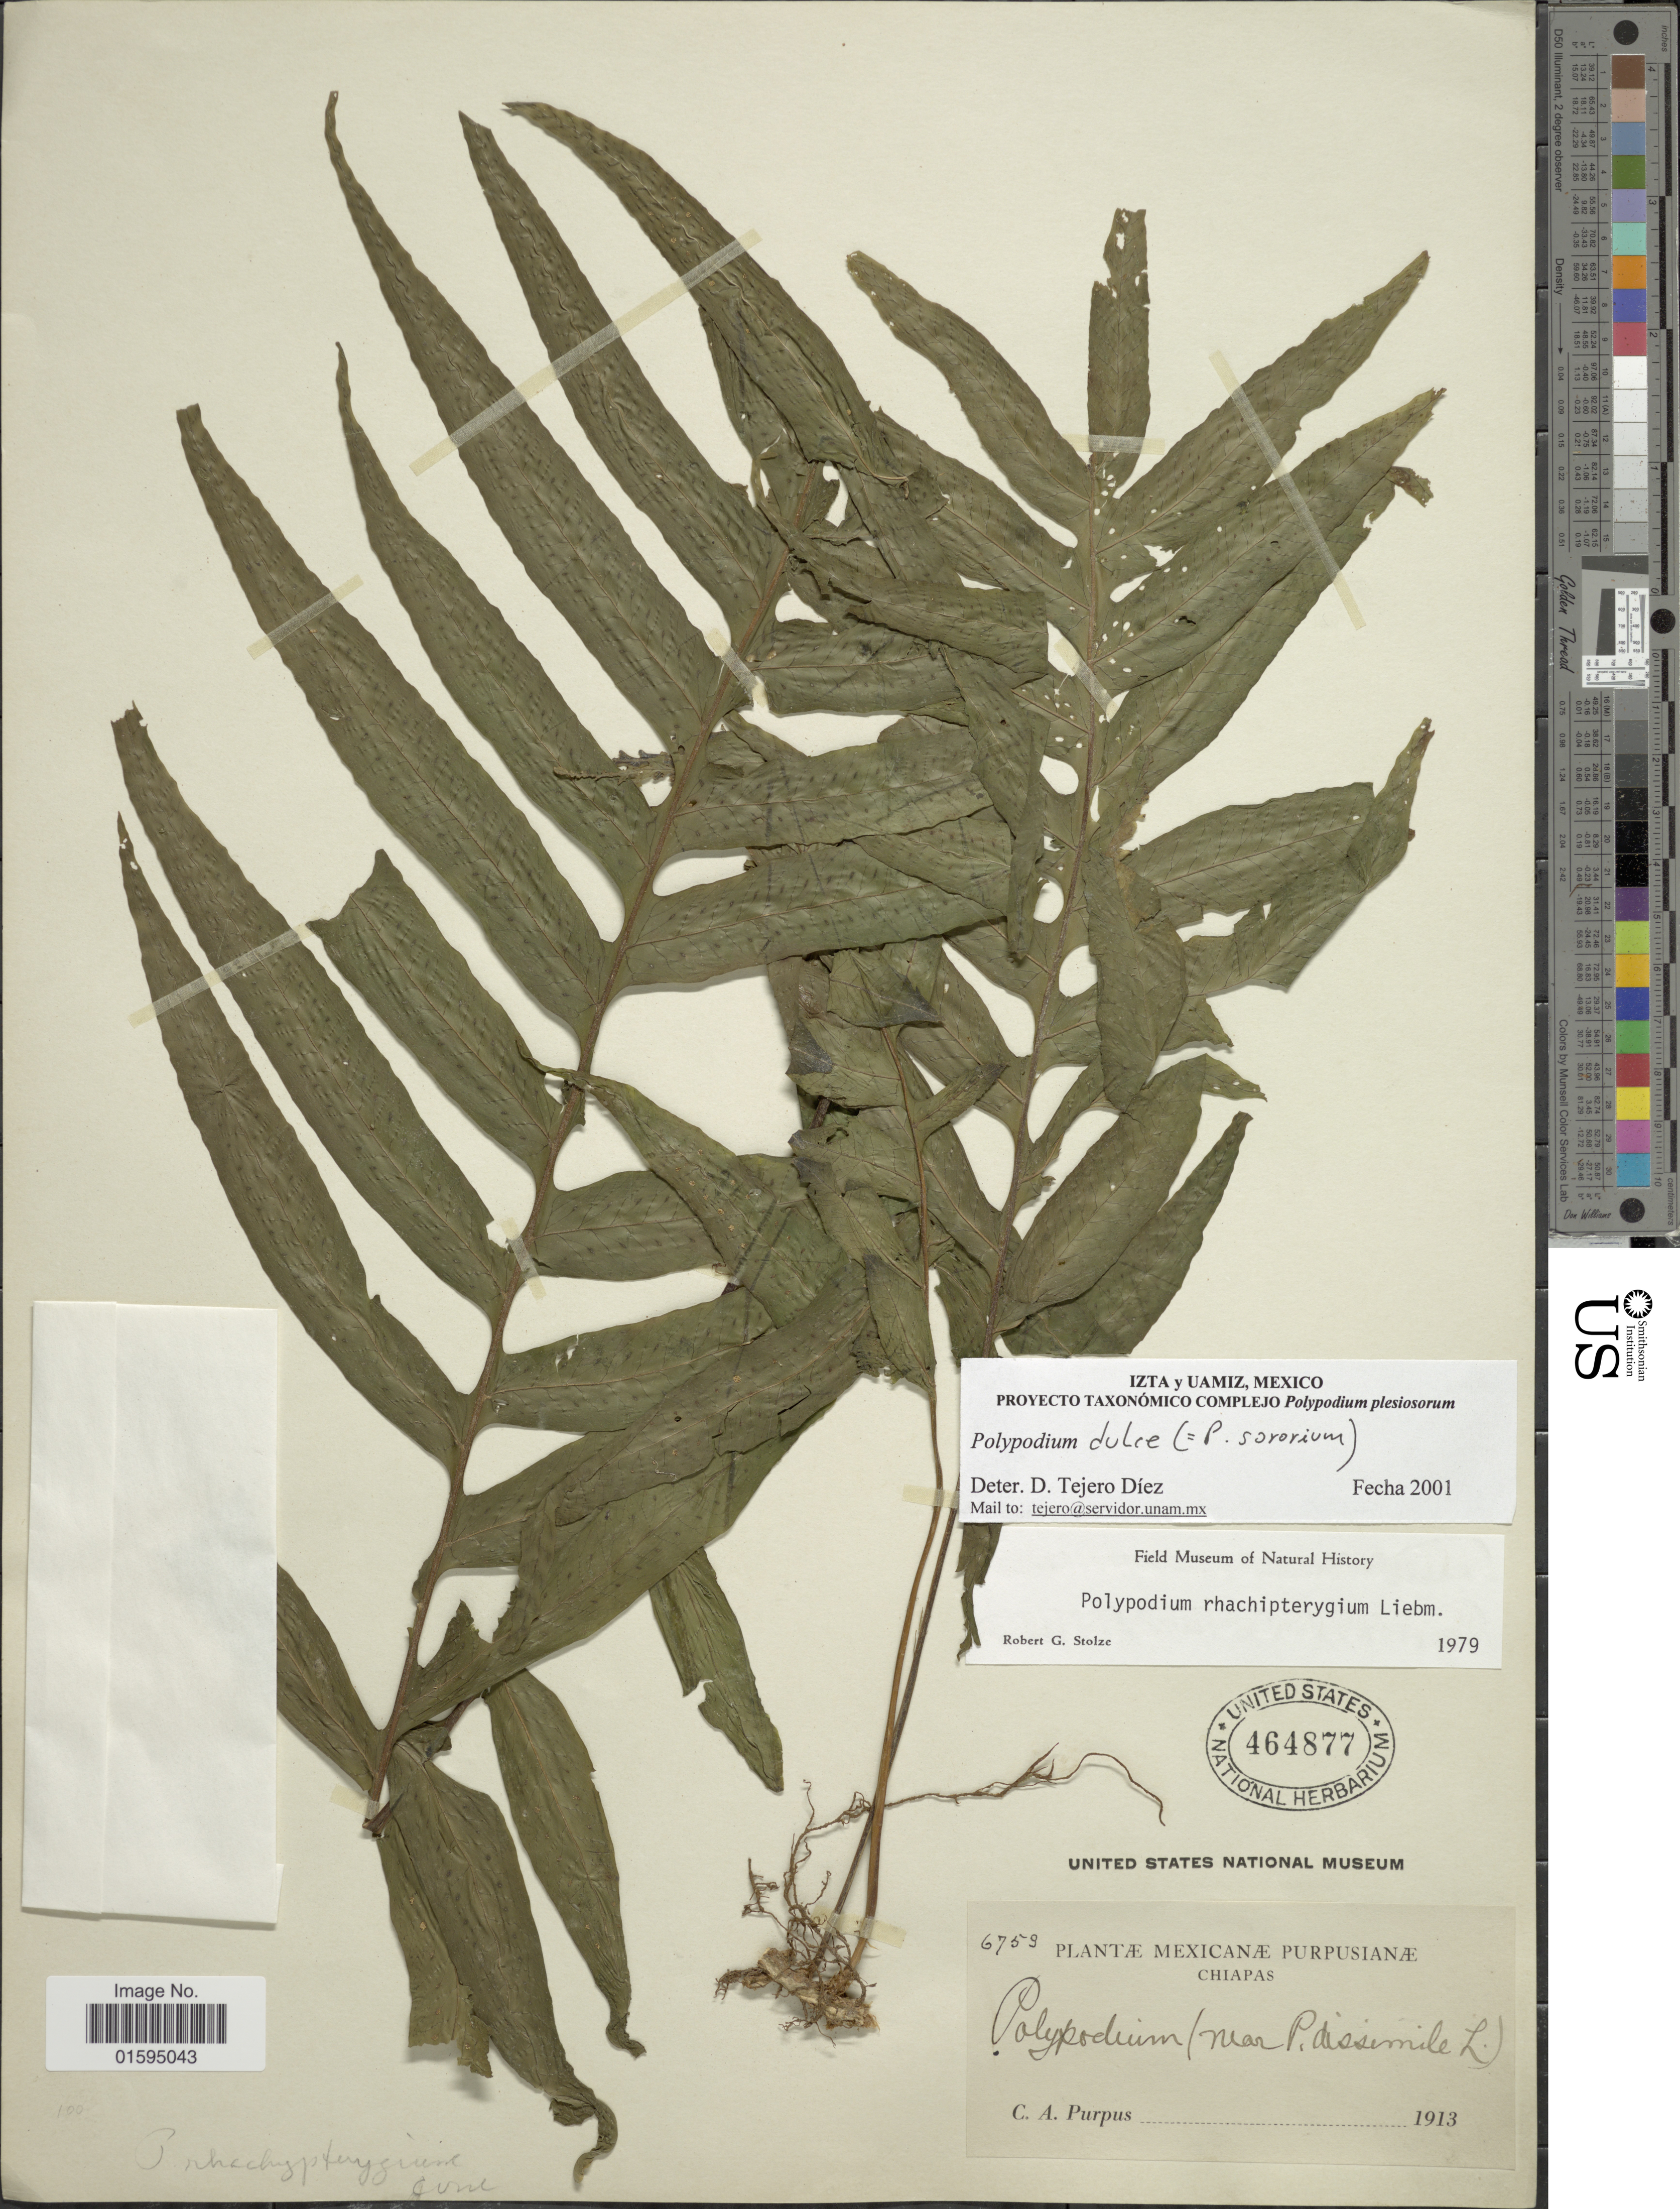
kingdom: Plantae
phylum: Tracheophyta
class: Polypodiopsida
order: Polypodiales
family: Polypodiaceae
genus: Polypodium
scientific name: Polypodium dulce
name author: Poir.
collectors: C. A. Purpus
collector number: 6753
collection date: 1913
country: Mexico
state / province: Chiapas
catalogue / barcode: US 464877